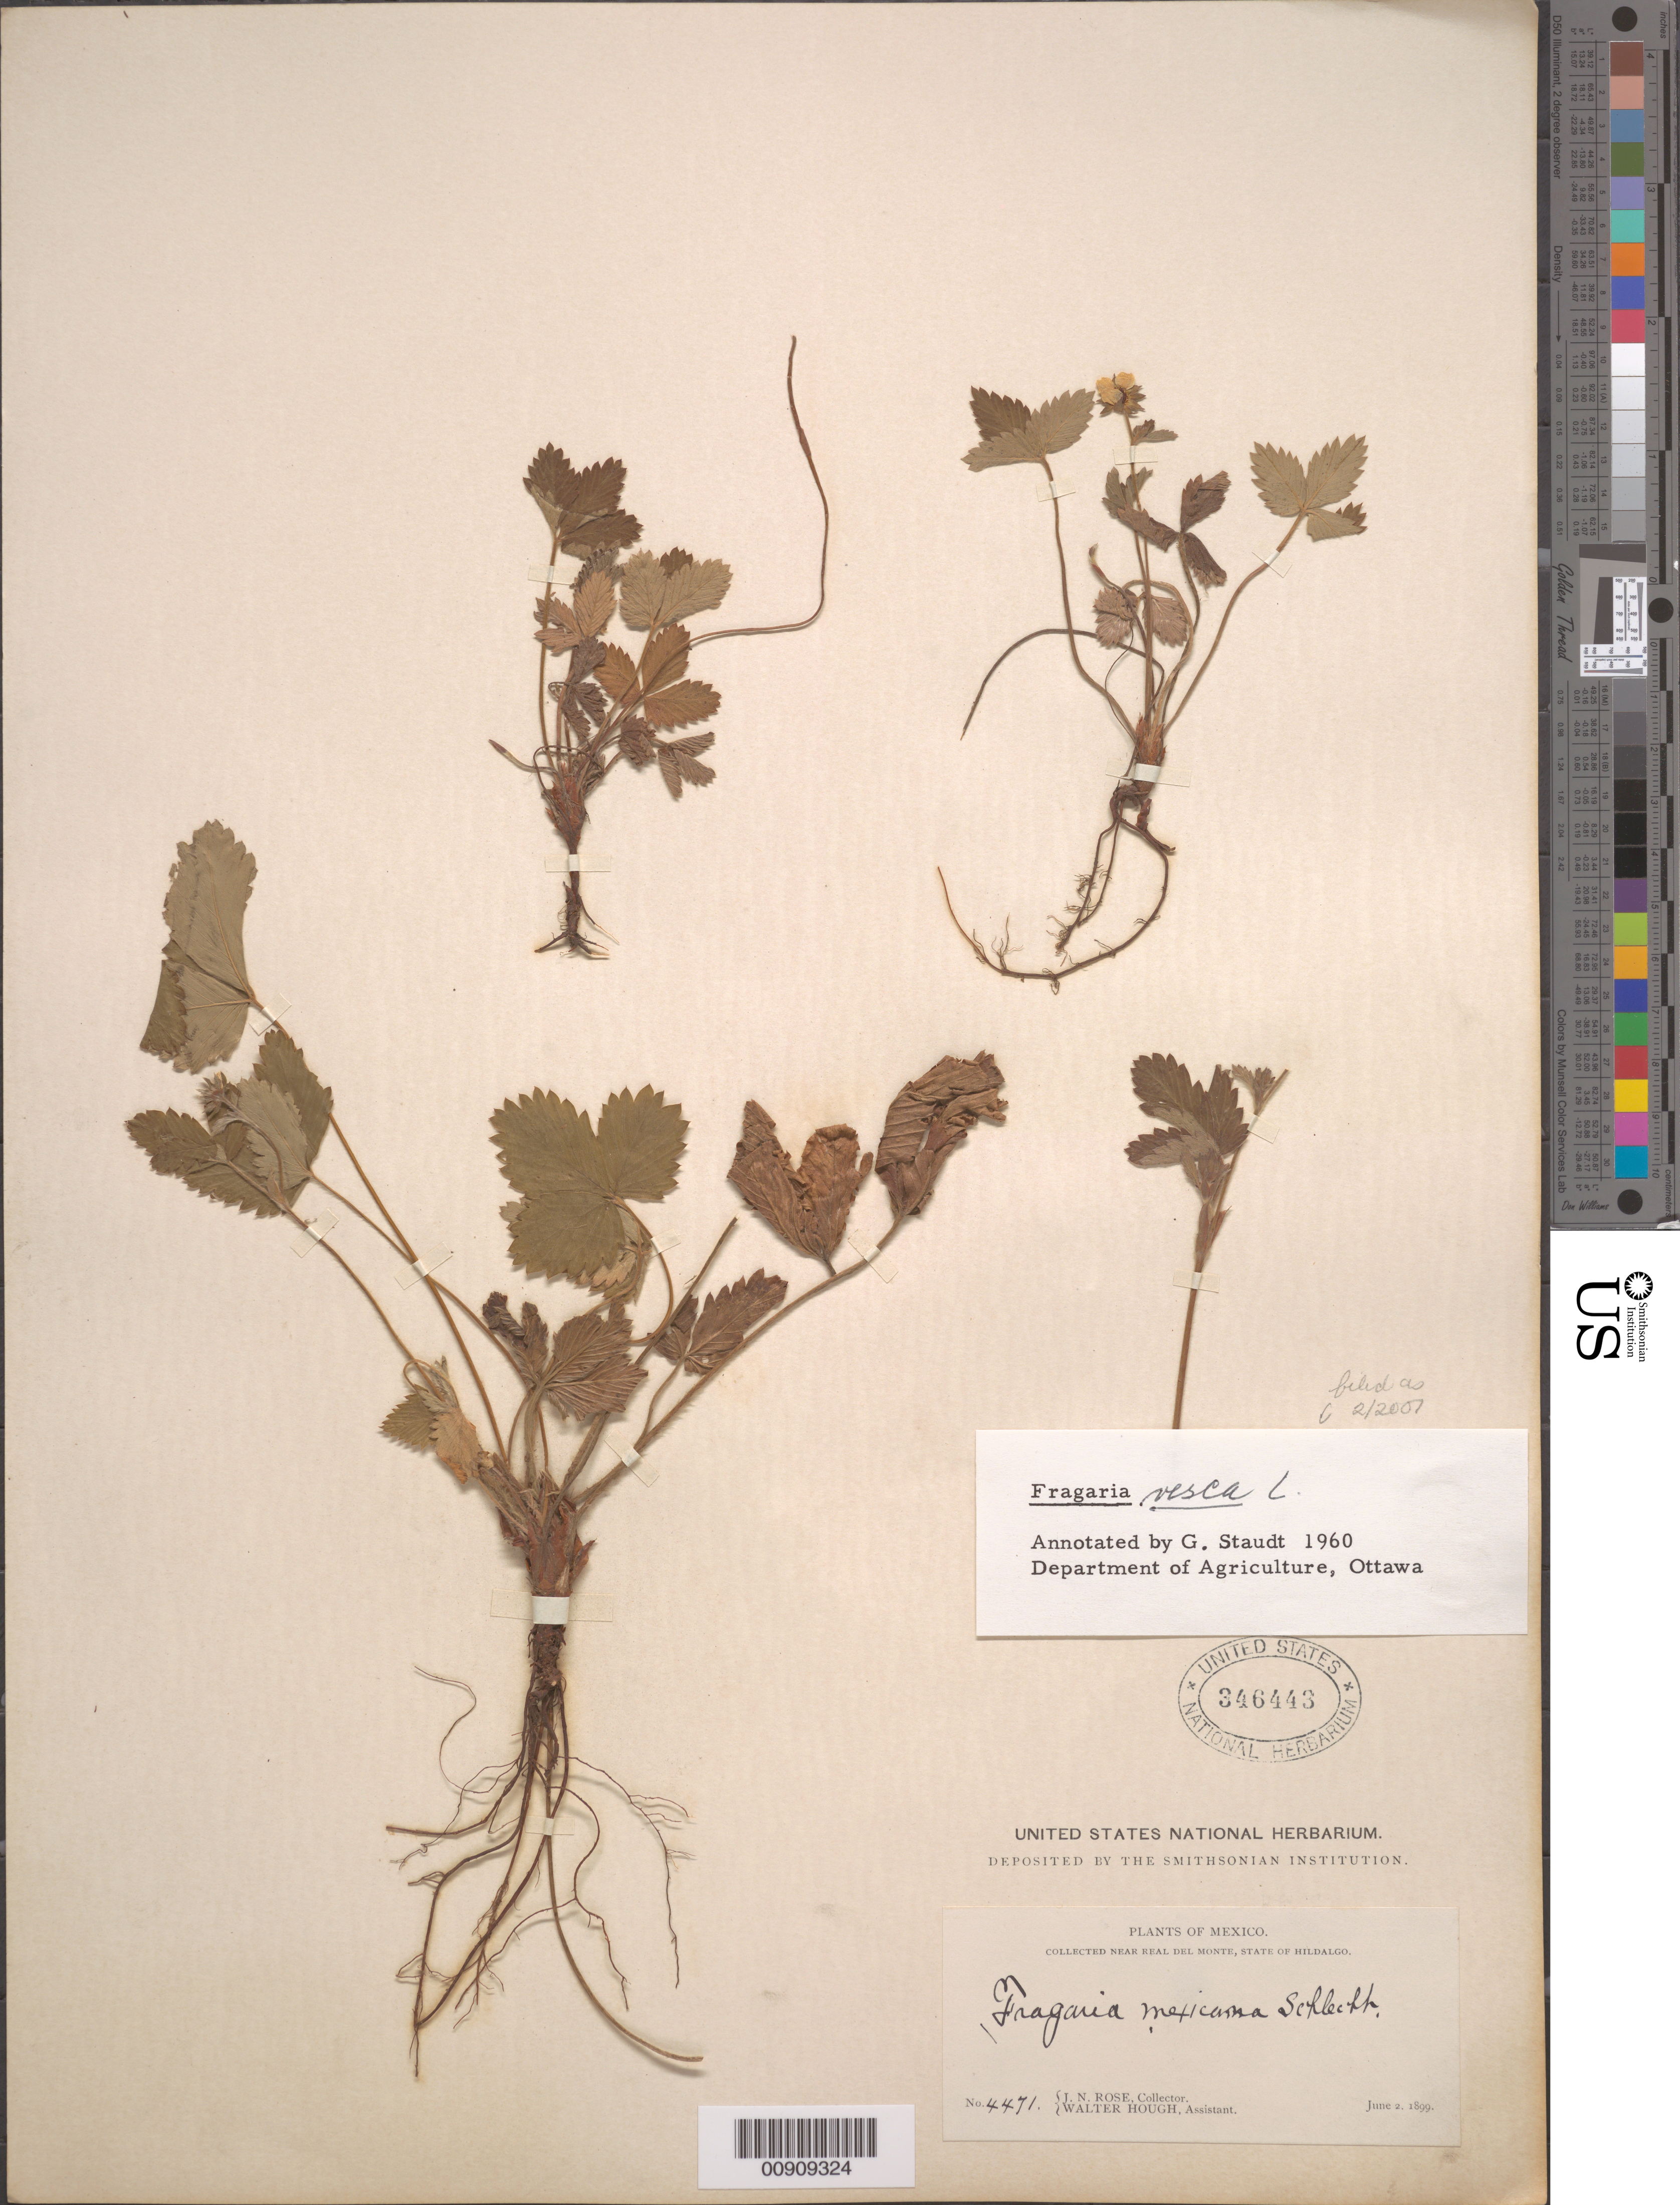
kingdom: Plantae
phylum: Tracheophyta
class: Magnoliopsida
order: Rosales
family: Rosaceae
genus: Fragaria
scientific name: Fragaria vesca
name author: L.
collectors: J. N. Rose & W. Hough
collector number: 4471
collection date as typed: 02 Jun 1899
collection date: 1899-06-02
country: Mexico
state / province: Hidalgo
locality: Near Real del Monte, State of Hidalgo.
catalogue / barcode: US 346443